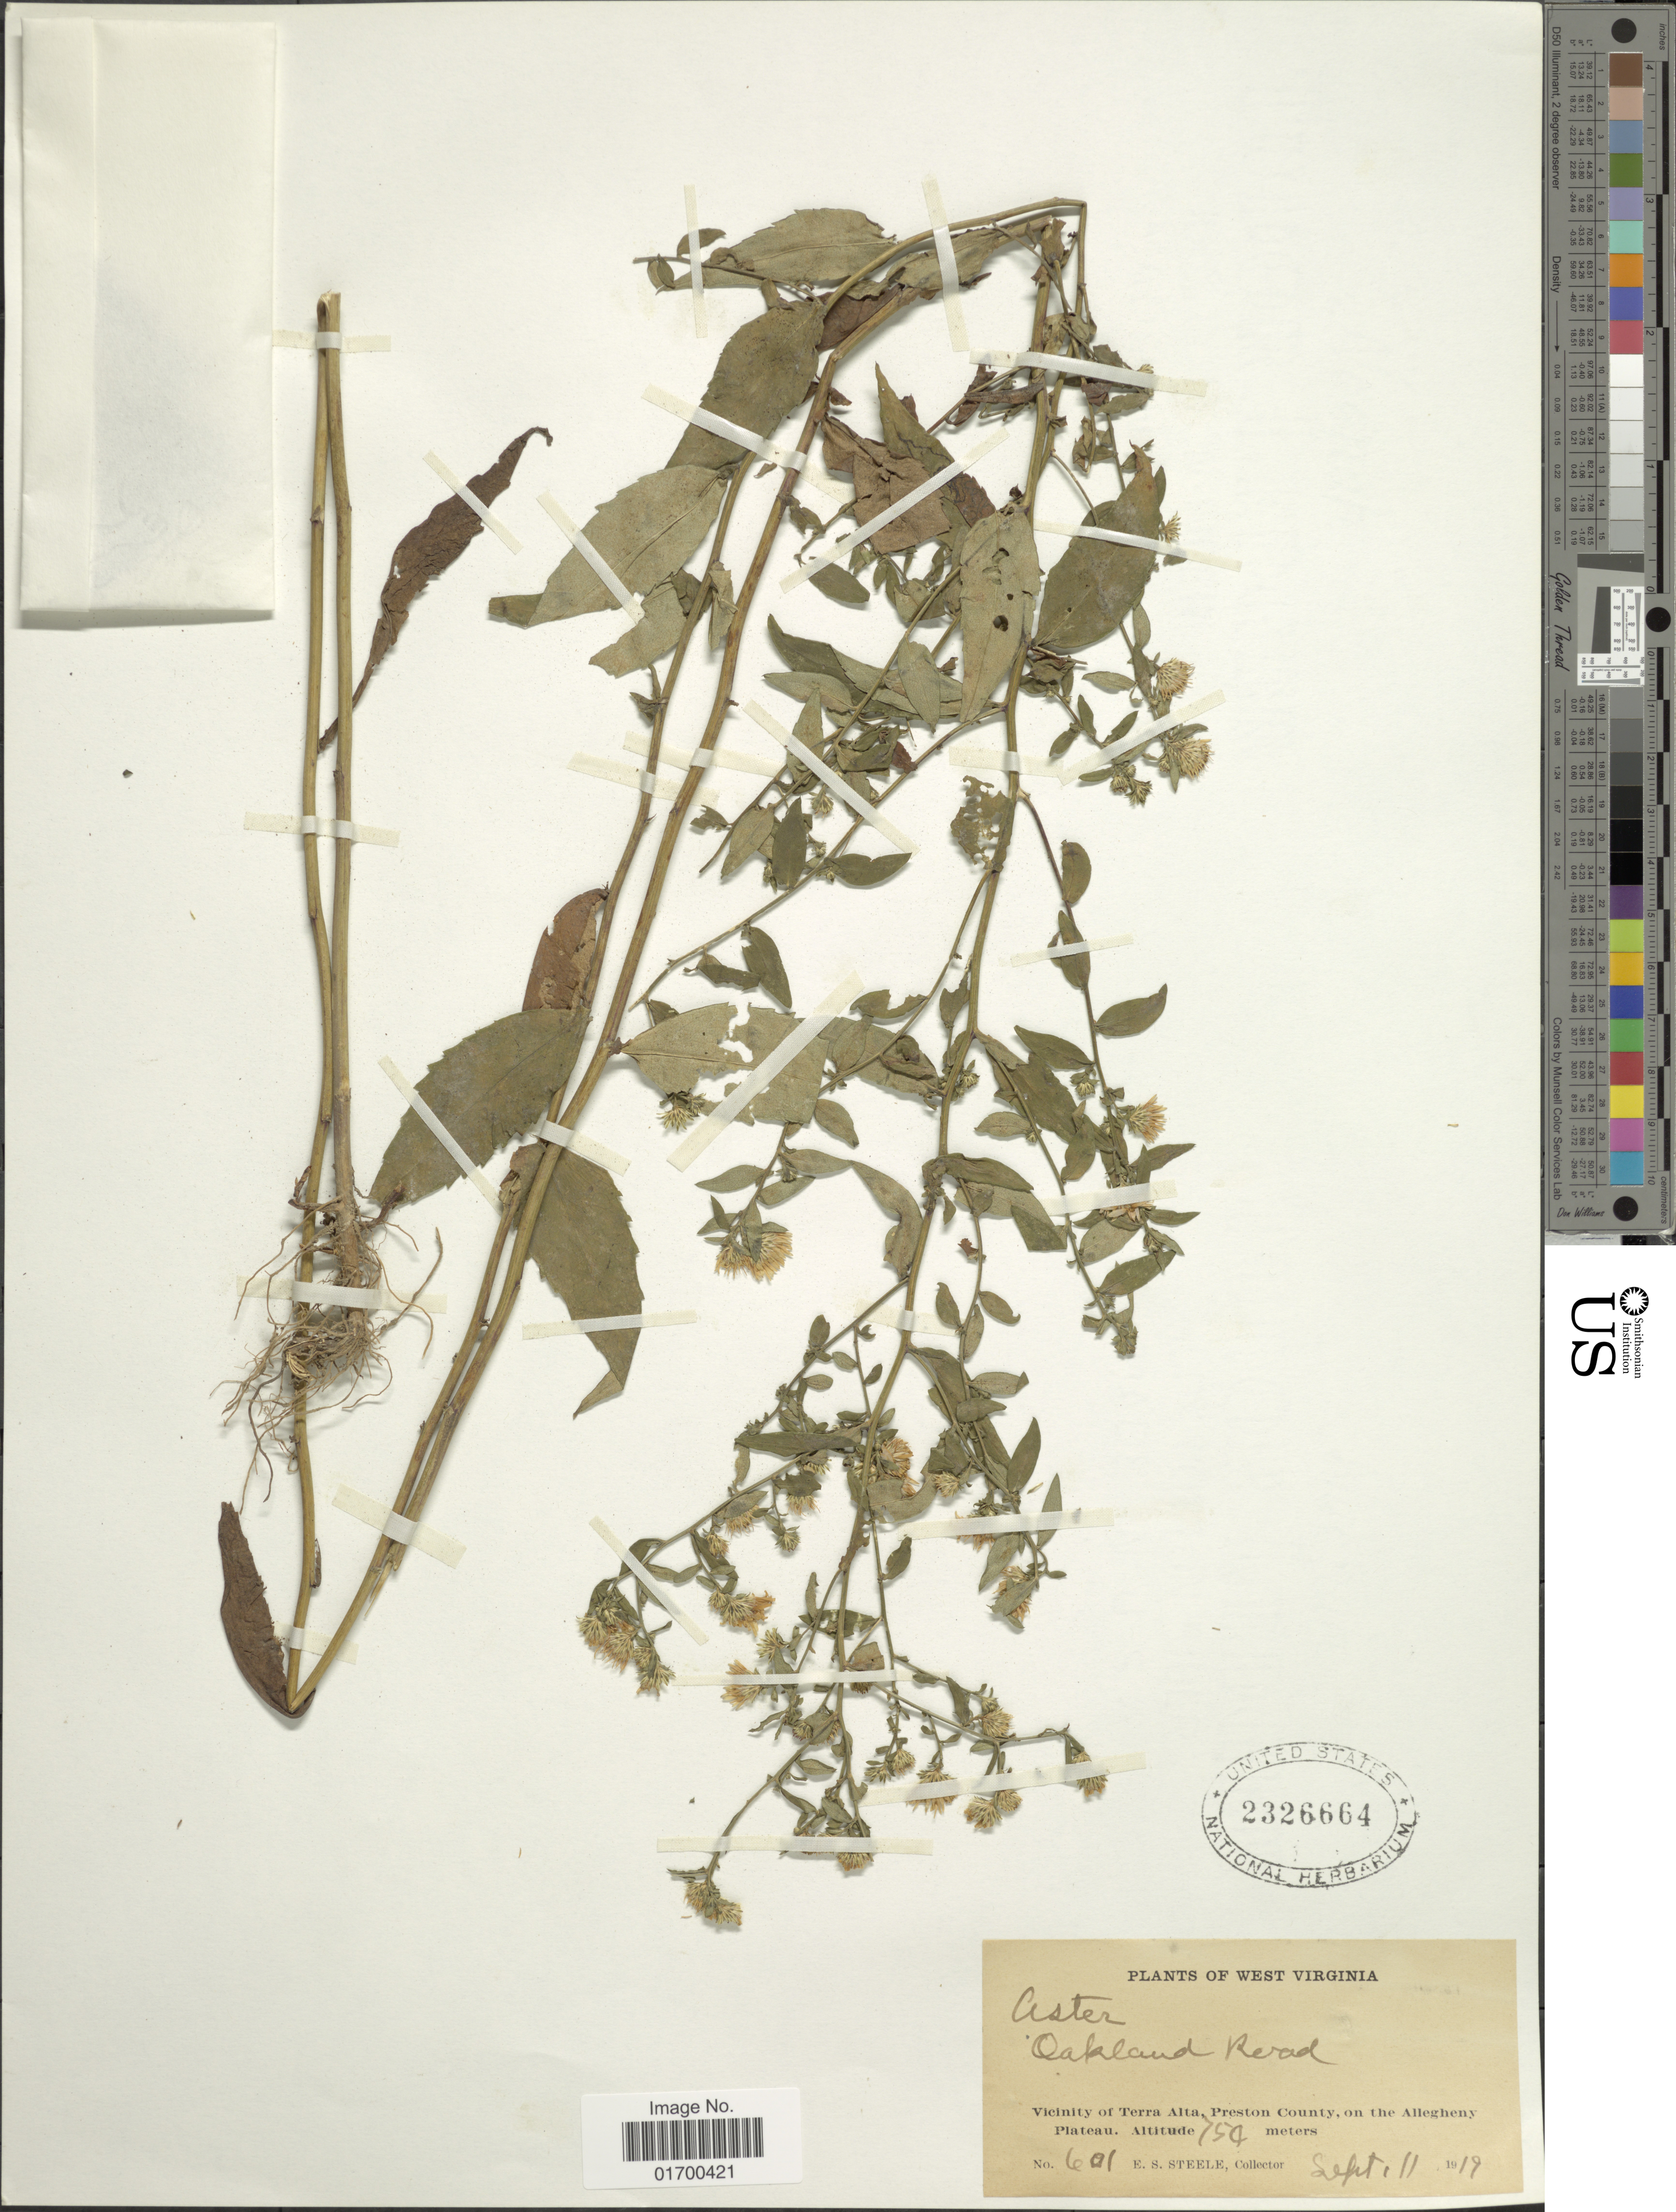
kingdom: Plantae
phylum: Tracheophyta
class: Magnoliopsida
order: Asterales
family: Asteraceae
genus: Symphyotrichum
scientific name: Symphyotrichum lateriflorum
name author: (L.) Á. Löve & D. Löve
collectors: E. Steele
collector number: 601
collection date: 1919-09-11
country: United States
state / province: West Virginia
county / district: Preston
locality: Vicinity of Terra Alta, Preston County, on the Allegheny Plateau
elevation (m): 750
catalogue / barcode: US 2326664